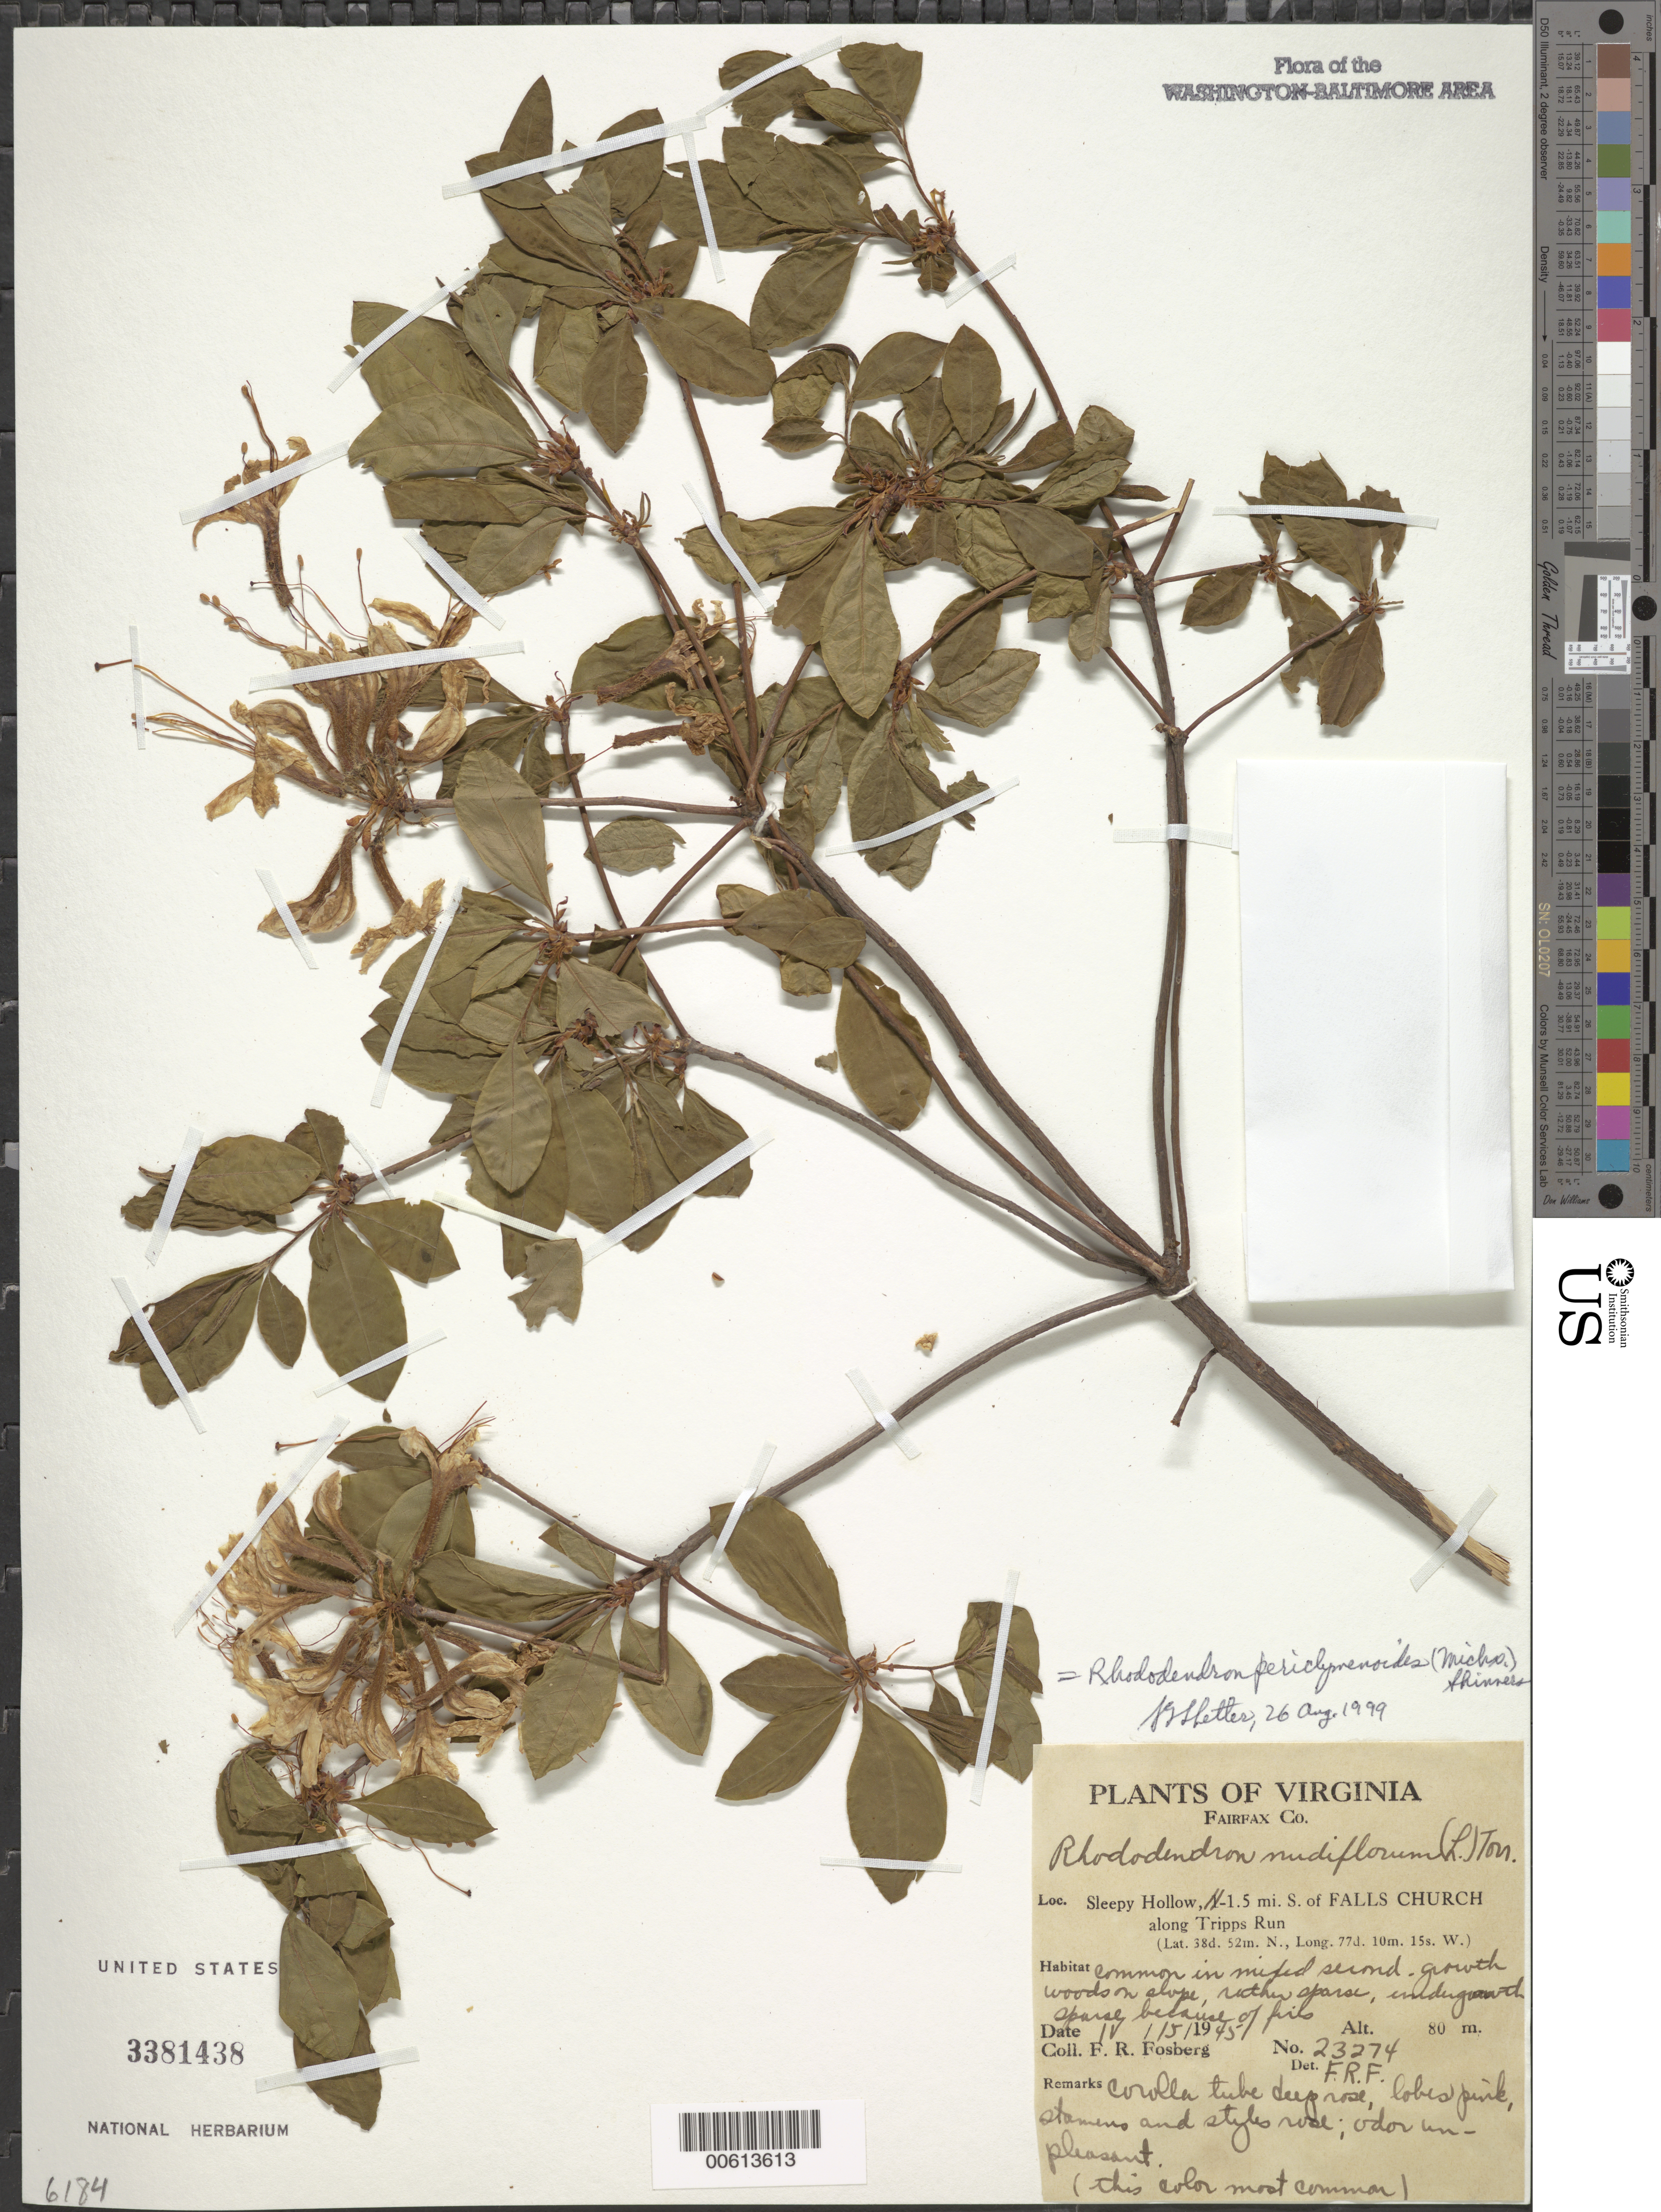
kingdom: Plantae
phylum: Tracheophyta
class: Magnoliopsida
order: Ericales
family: Ericaceae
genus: Rhododendron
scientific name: Rhododendron periclymenoides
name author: (Michx.) Shinners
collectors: F. R. Fosberg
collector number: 23274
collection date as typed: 15 Apr 1945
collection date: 1945-04-15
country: United States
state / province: Virginia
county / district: Fairfax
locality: Sleepy Hollow, S of Galls Church along Tripps Run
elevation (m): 80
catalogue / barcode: US 3381438